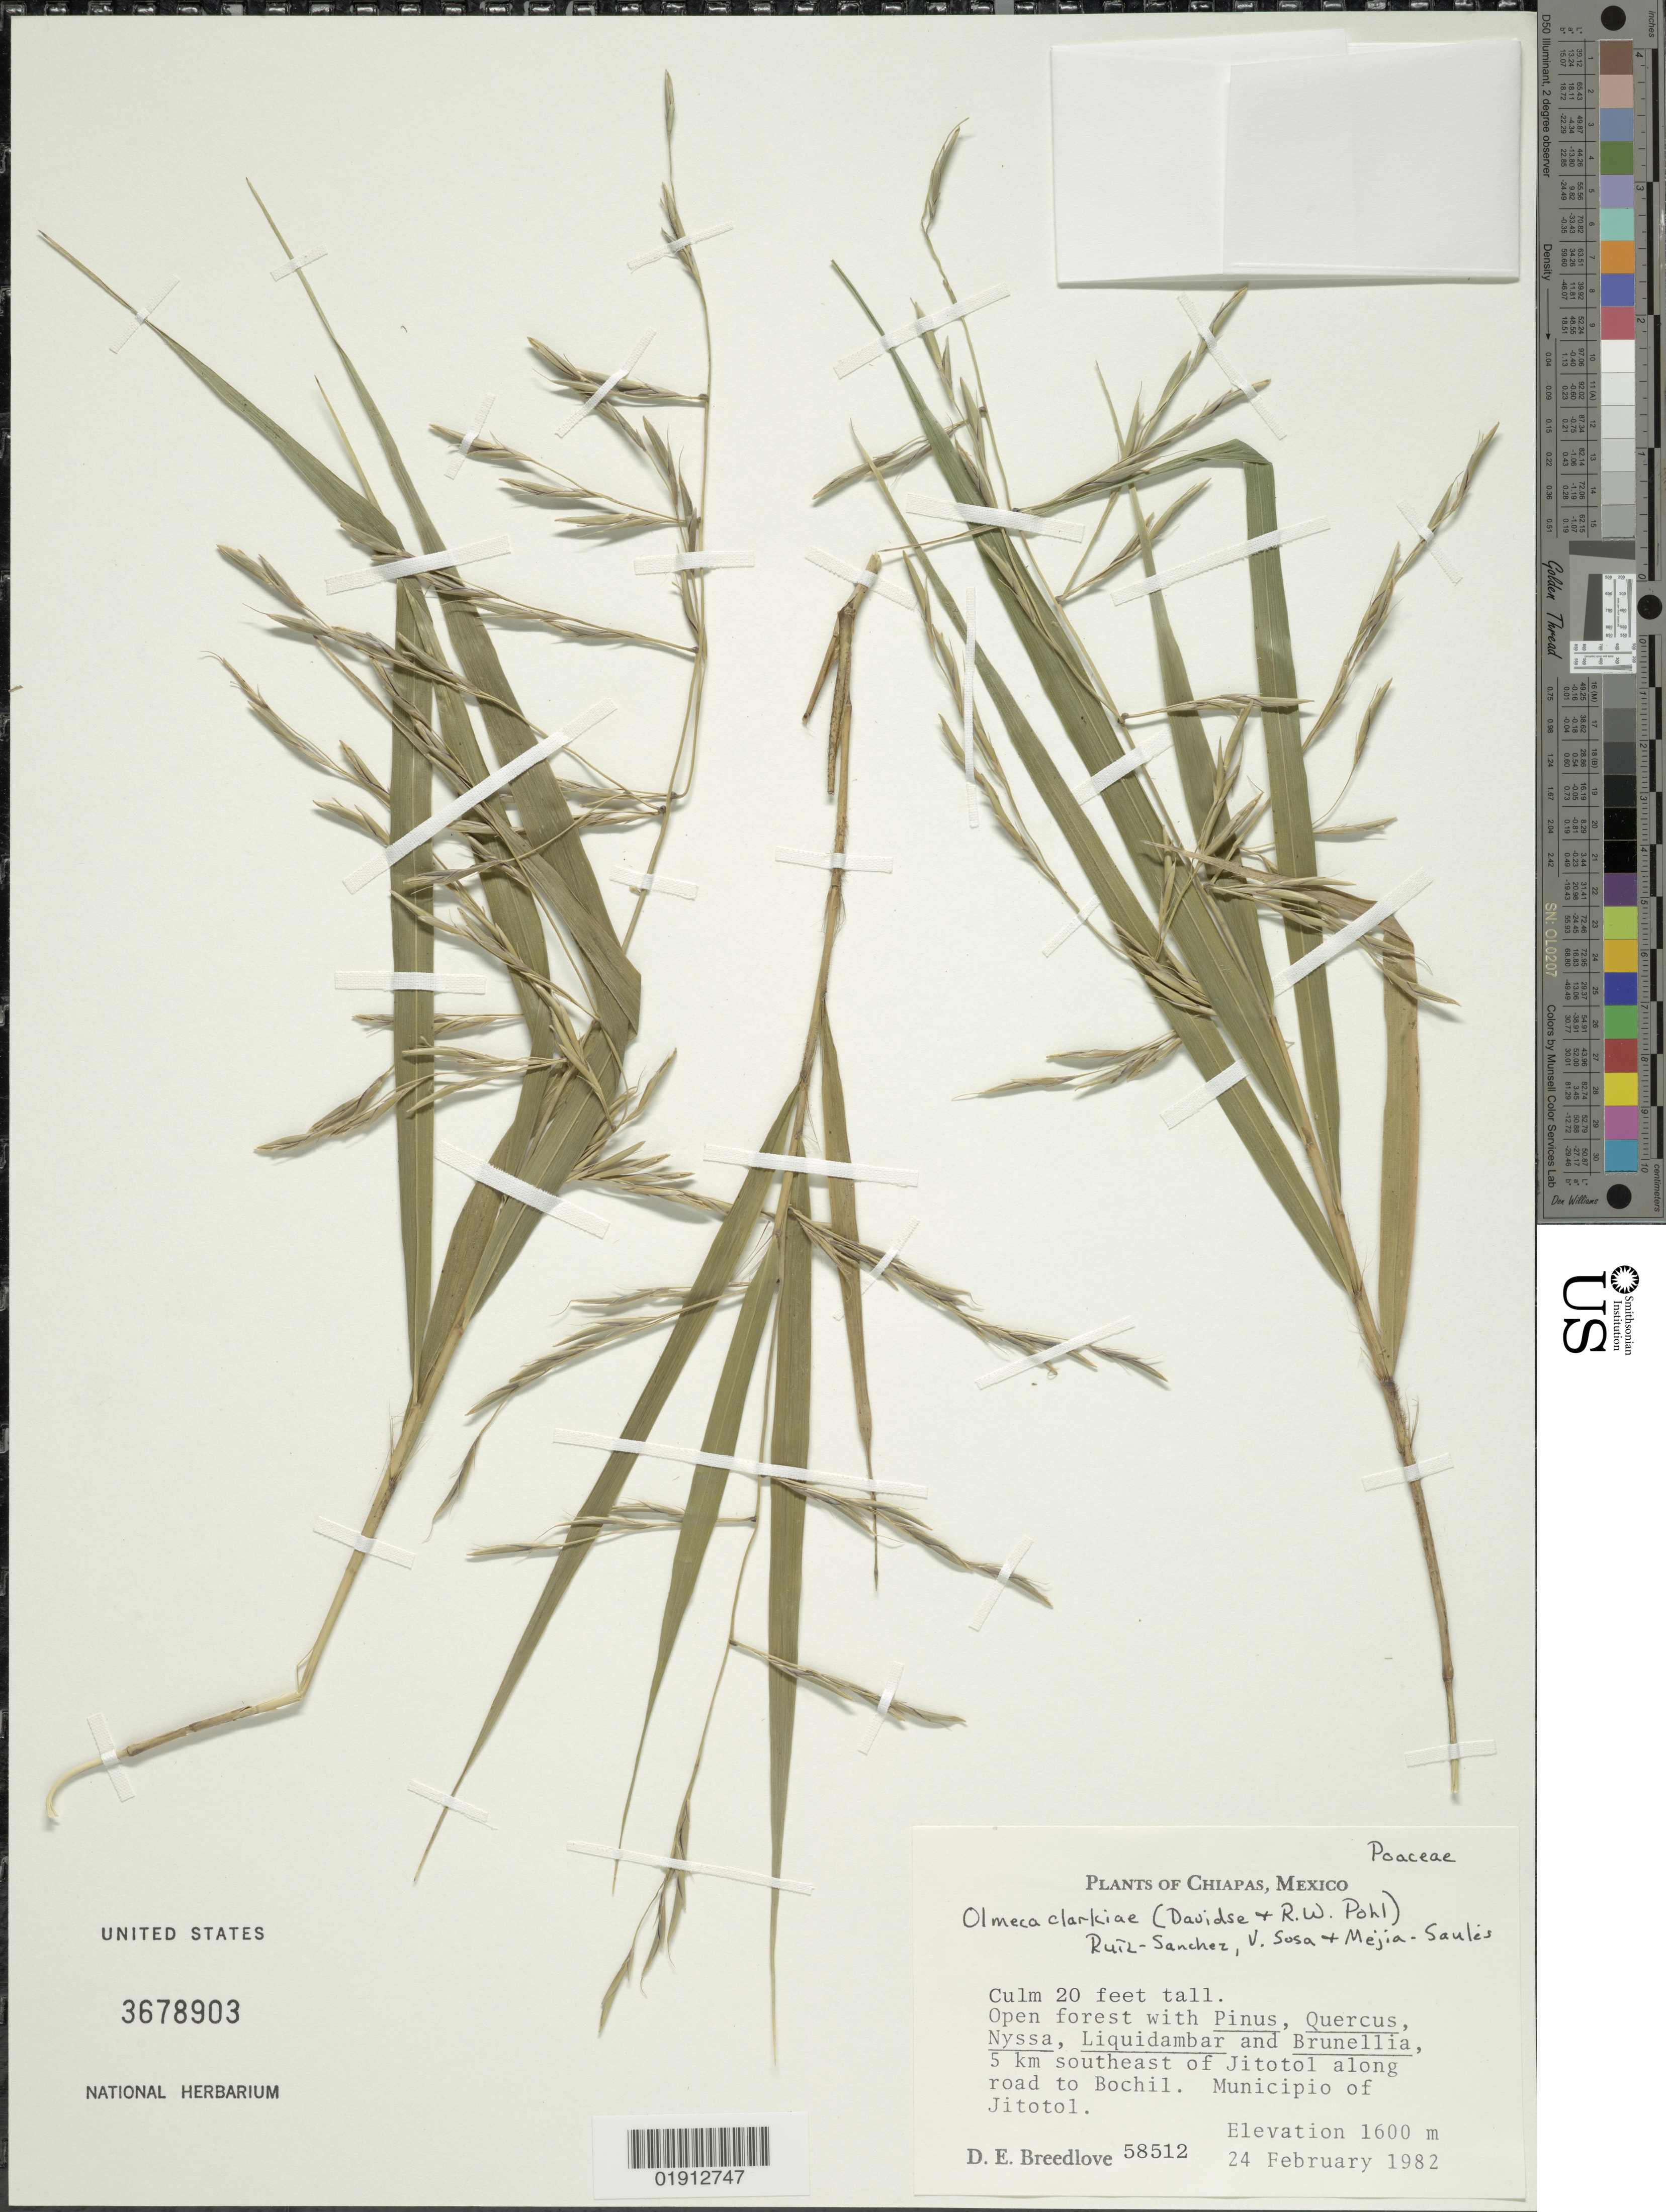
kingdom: Plantae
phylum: Tracheophyta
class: Liliopsida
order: Poales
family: Poaceae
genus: Olmeca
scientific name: Olmeca clarkiae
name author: (Davidse & R.W. Pohl) Ruíz-Sanchez et al.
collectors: D. E. Breedlove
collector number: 58512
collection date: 1982-02-24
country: Mexico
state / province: Chiapas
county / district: Jitotol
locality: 5 km southeast of Jitotol along road to Bochil.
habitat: Open forest.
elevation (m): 1600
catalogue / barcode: US 3678903